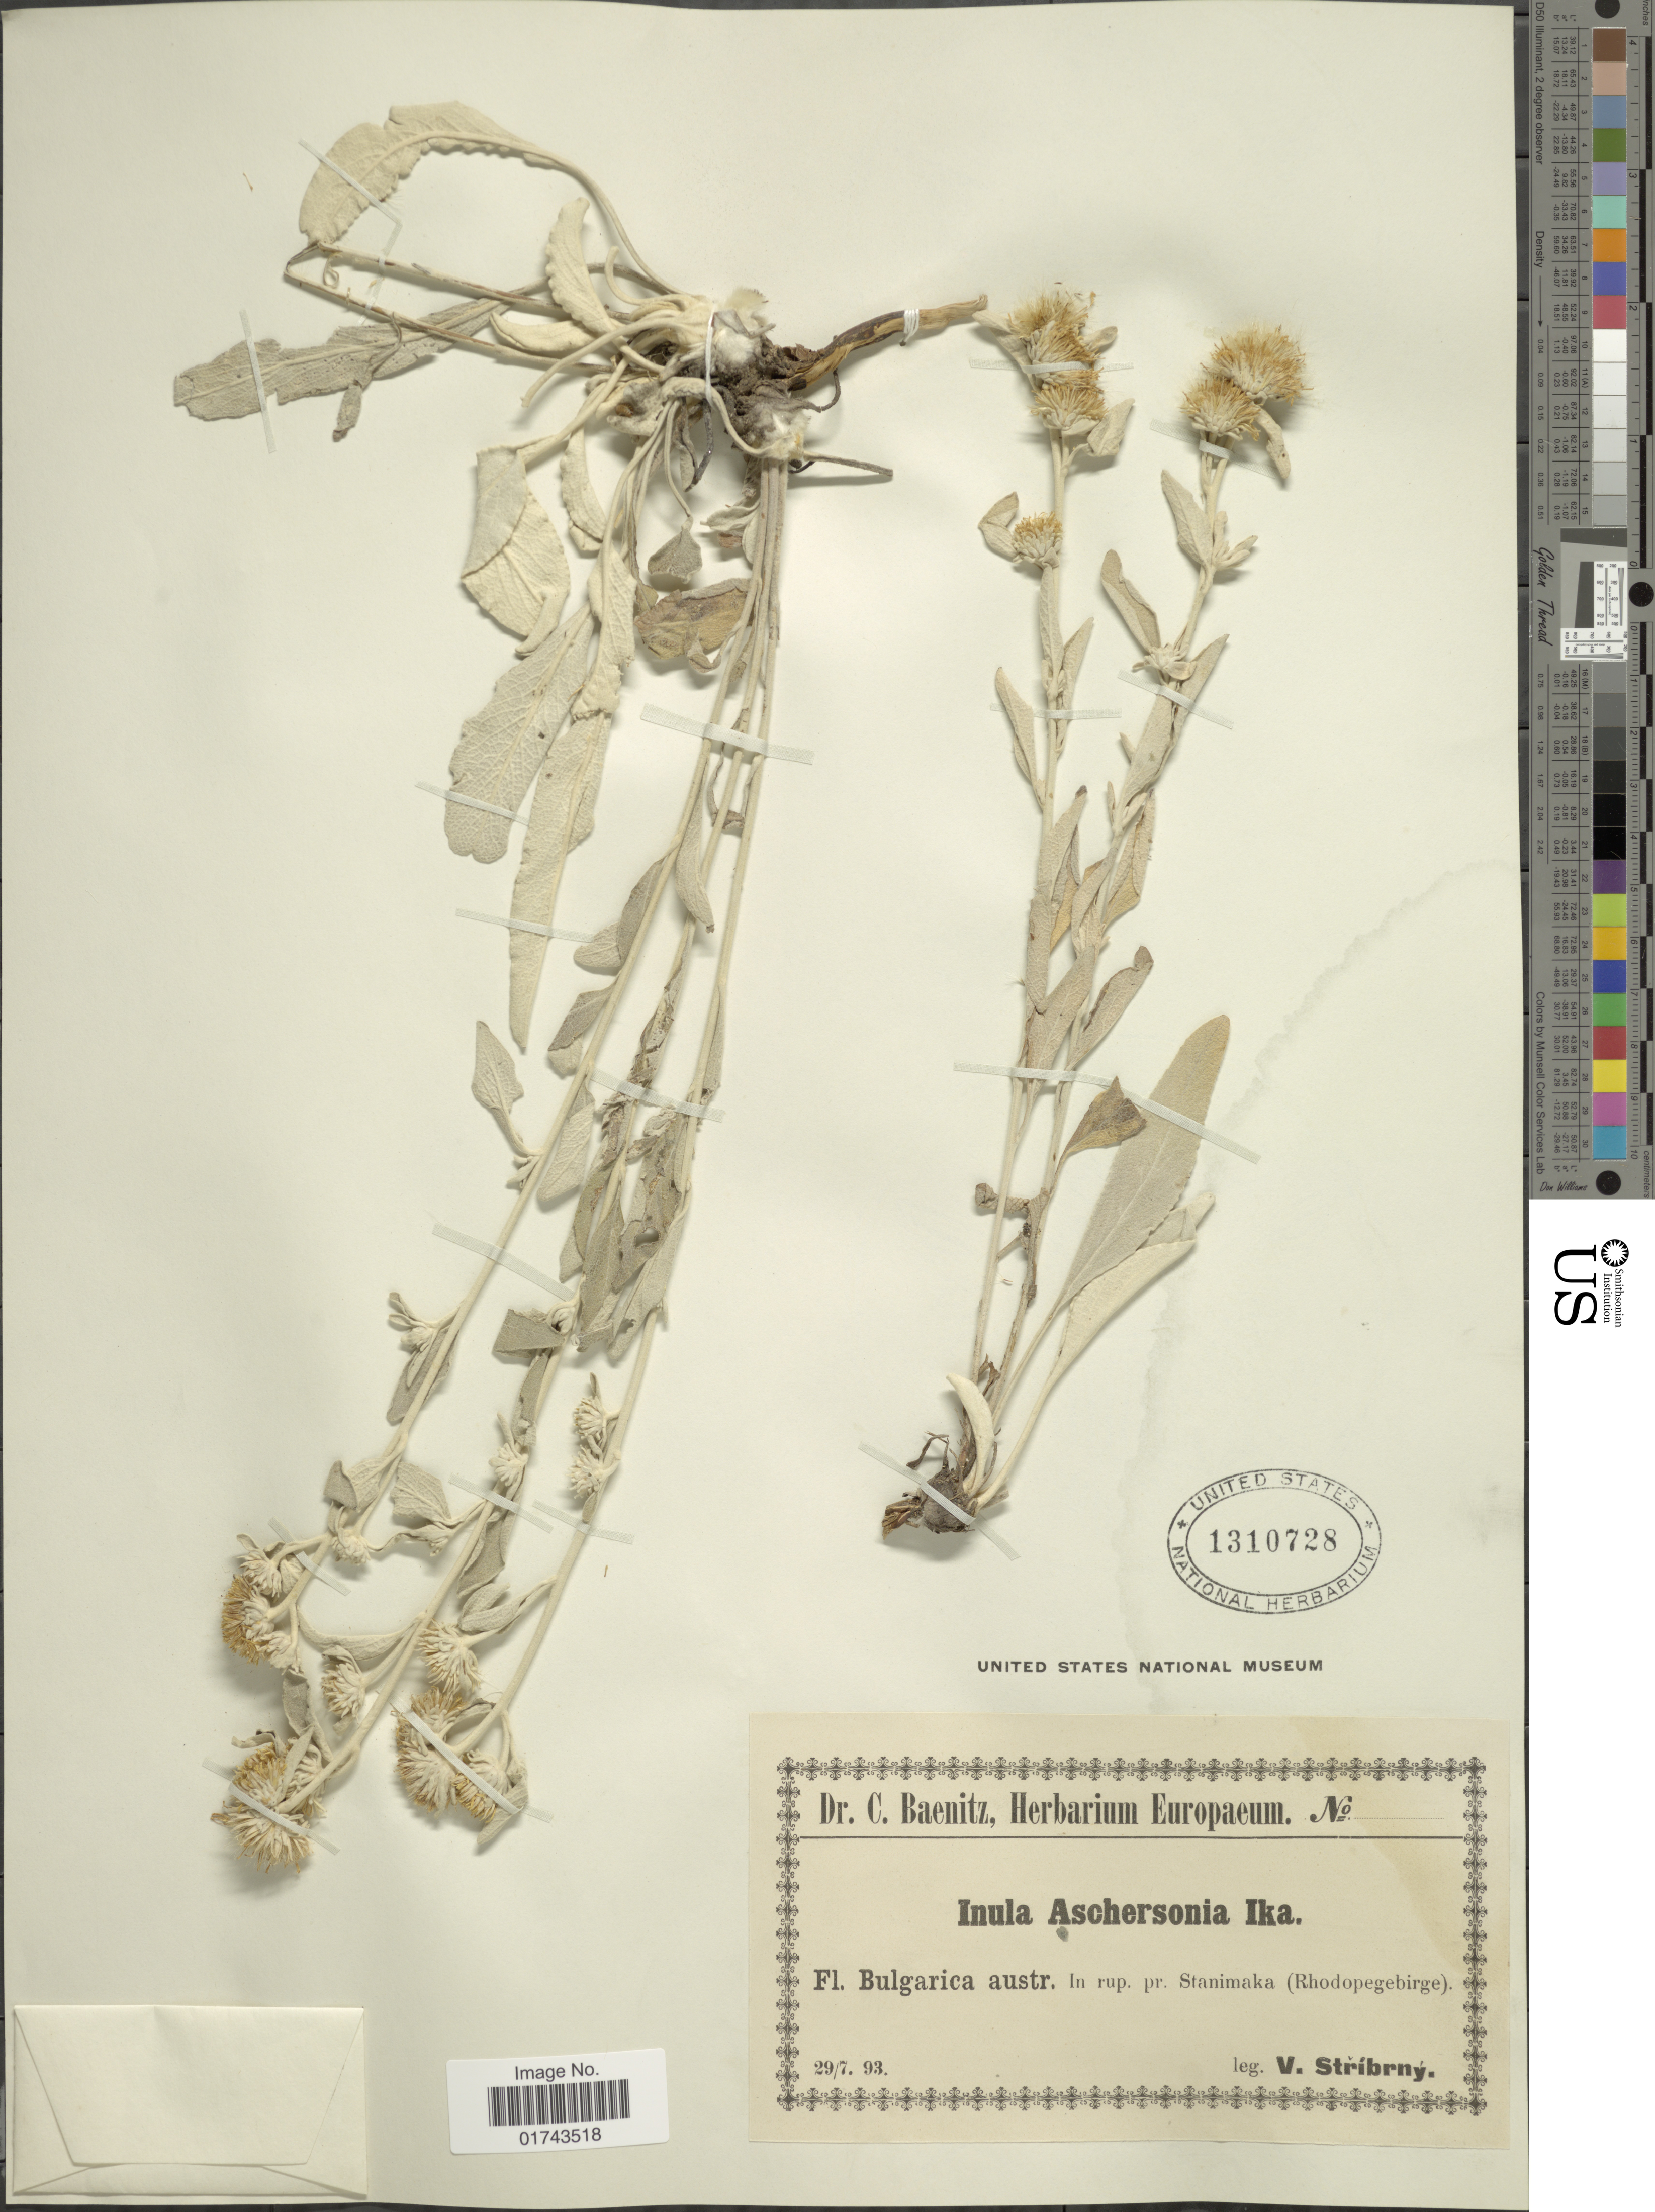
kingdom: Plantae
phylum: Tracheophyta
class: Magnoliopsida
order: Asterales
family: Asteraceae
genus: Inula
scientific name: Inula aschersoniana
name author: Janka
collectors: V. Stribrny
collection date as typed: Transcribed d/m/y: 29/7/93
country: Bulgaria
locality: Fl. Bulgarica austr. In rup. pr. Stanimaka (Rhodopegebirge)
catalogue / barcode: US 1310728